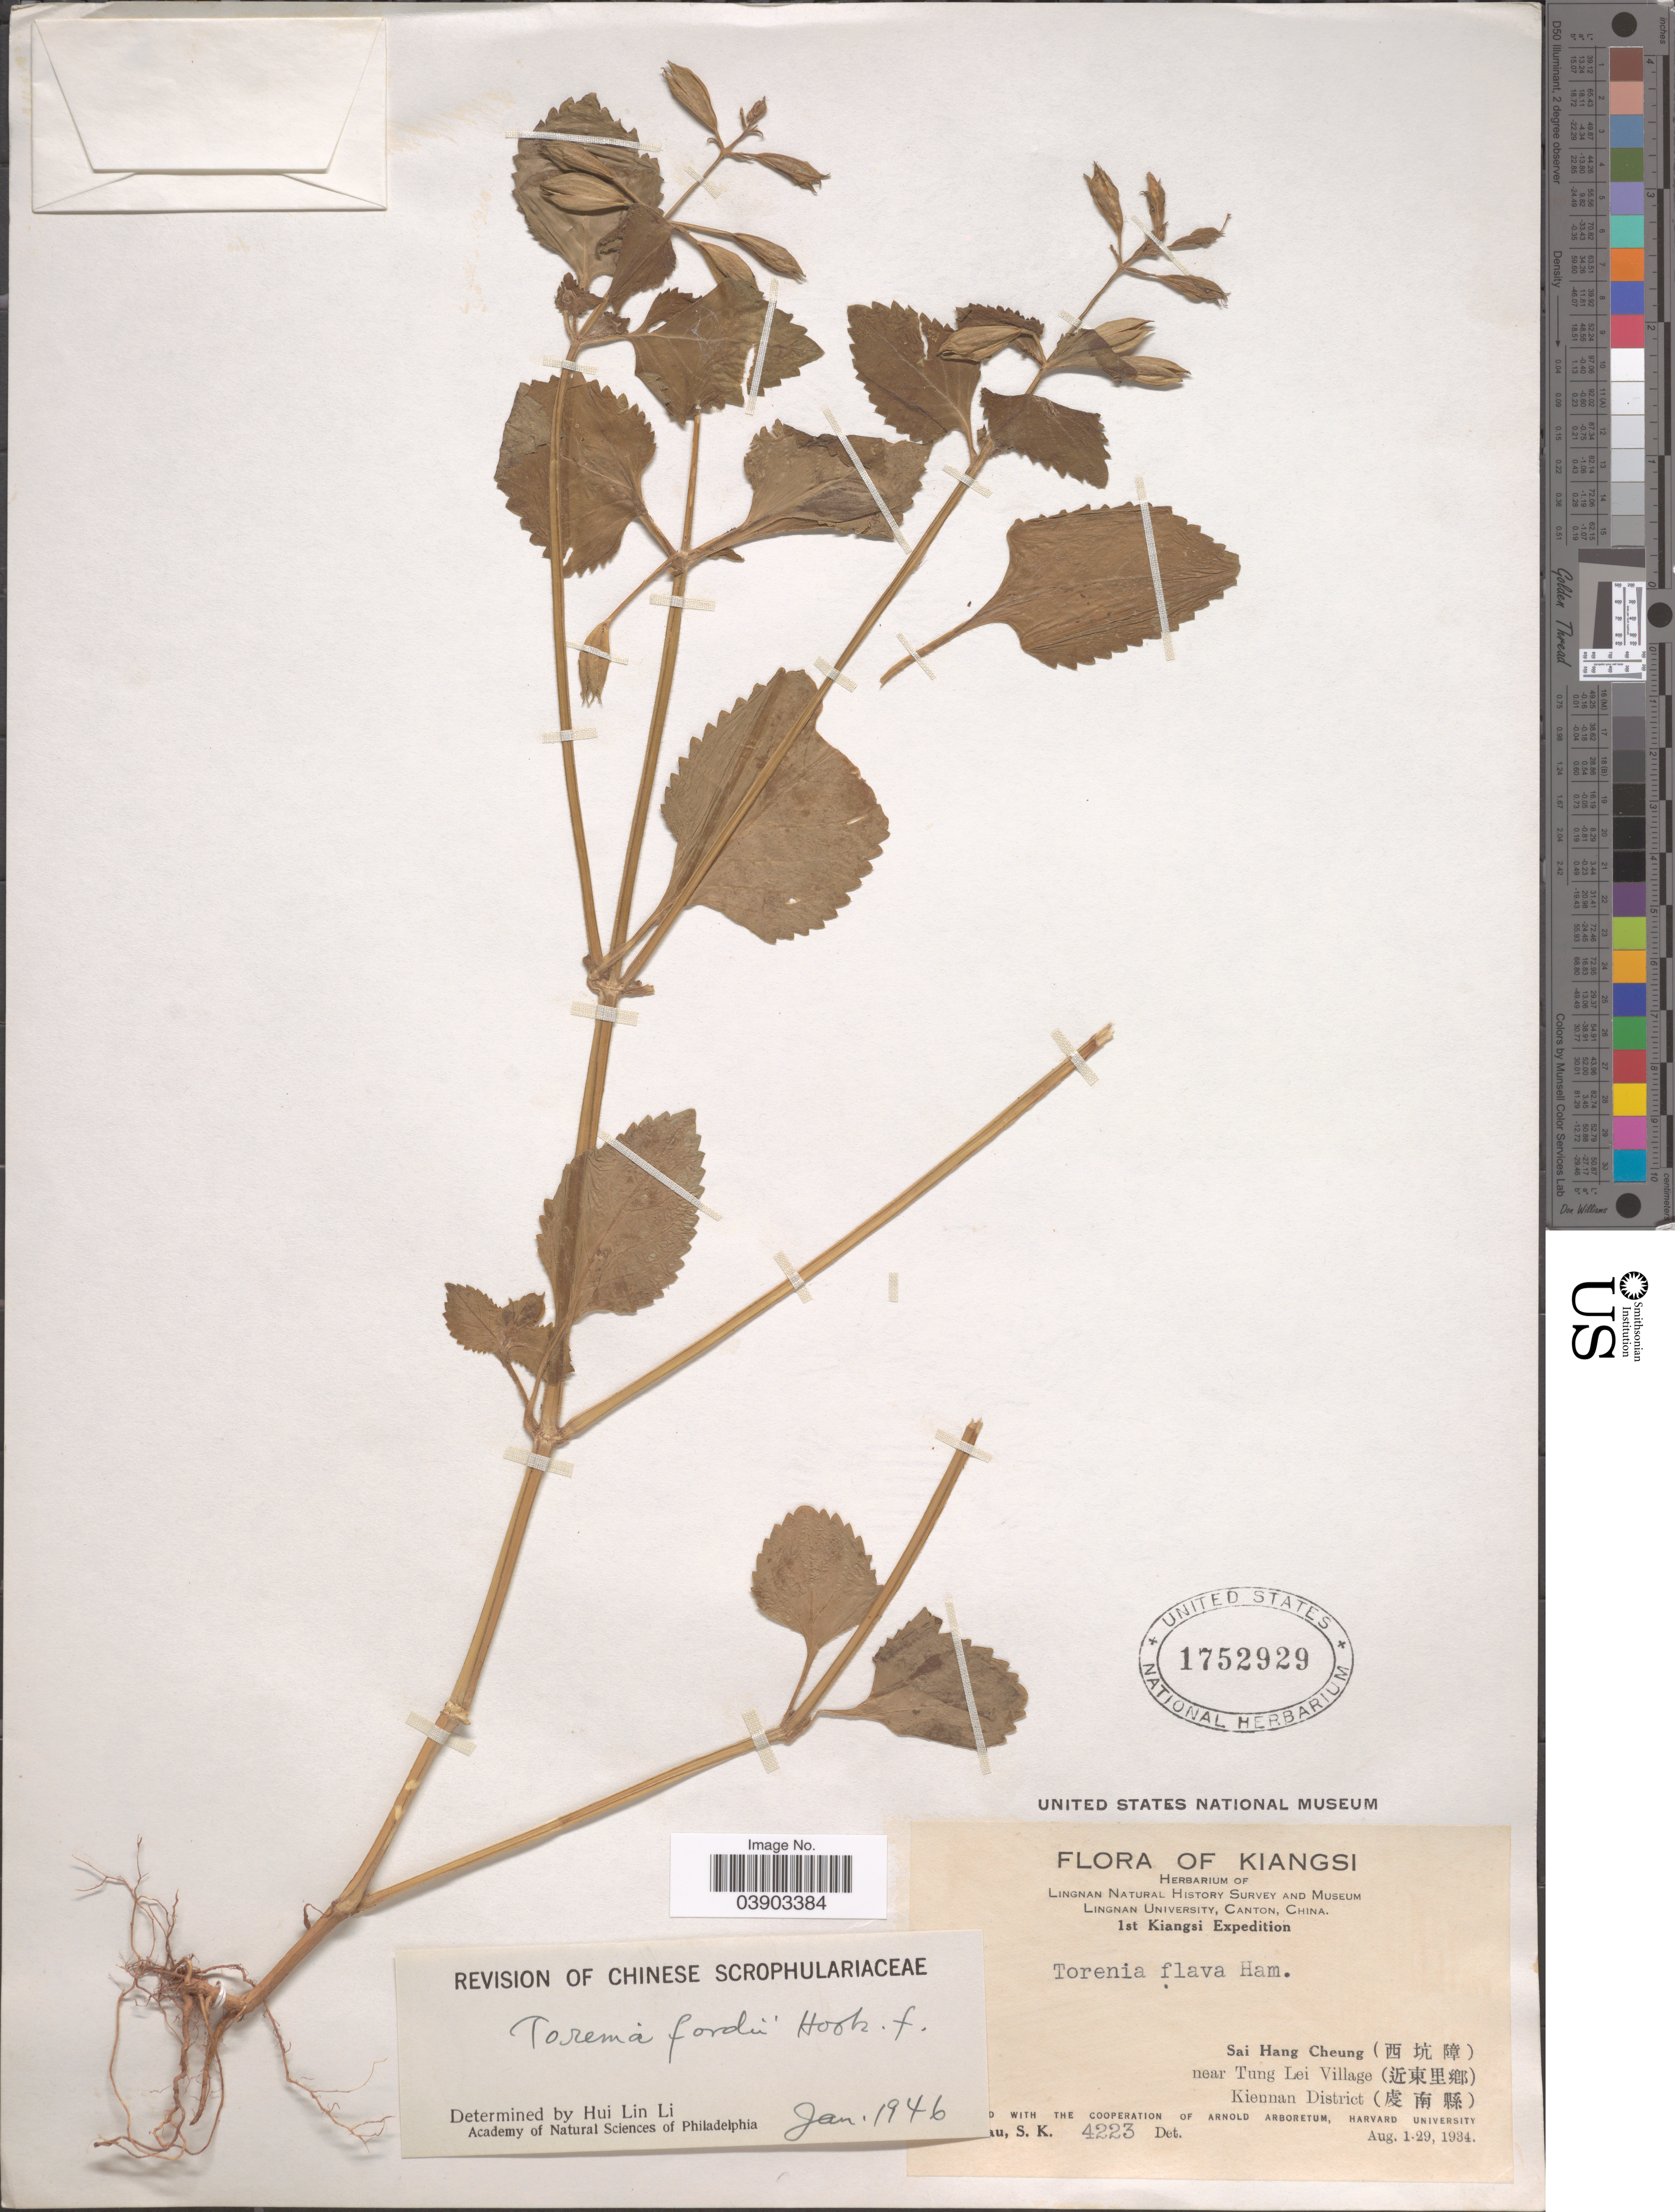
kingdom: Plantae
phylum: Tracheophyta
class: Magnoliopsida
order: Lamiales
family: Linderniaceae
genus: Torenia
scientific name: Torenia fordii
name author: Hook. f.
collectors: S. K. Lau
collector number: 4223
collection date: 1934-08-01/1934-08-29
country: China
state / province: Jiangxi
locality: Kiangsi. Sai Hang Cheung (X) near Tung Lei Village (X) Kiennan District (X).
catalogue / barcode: US 1752929